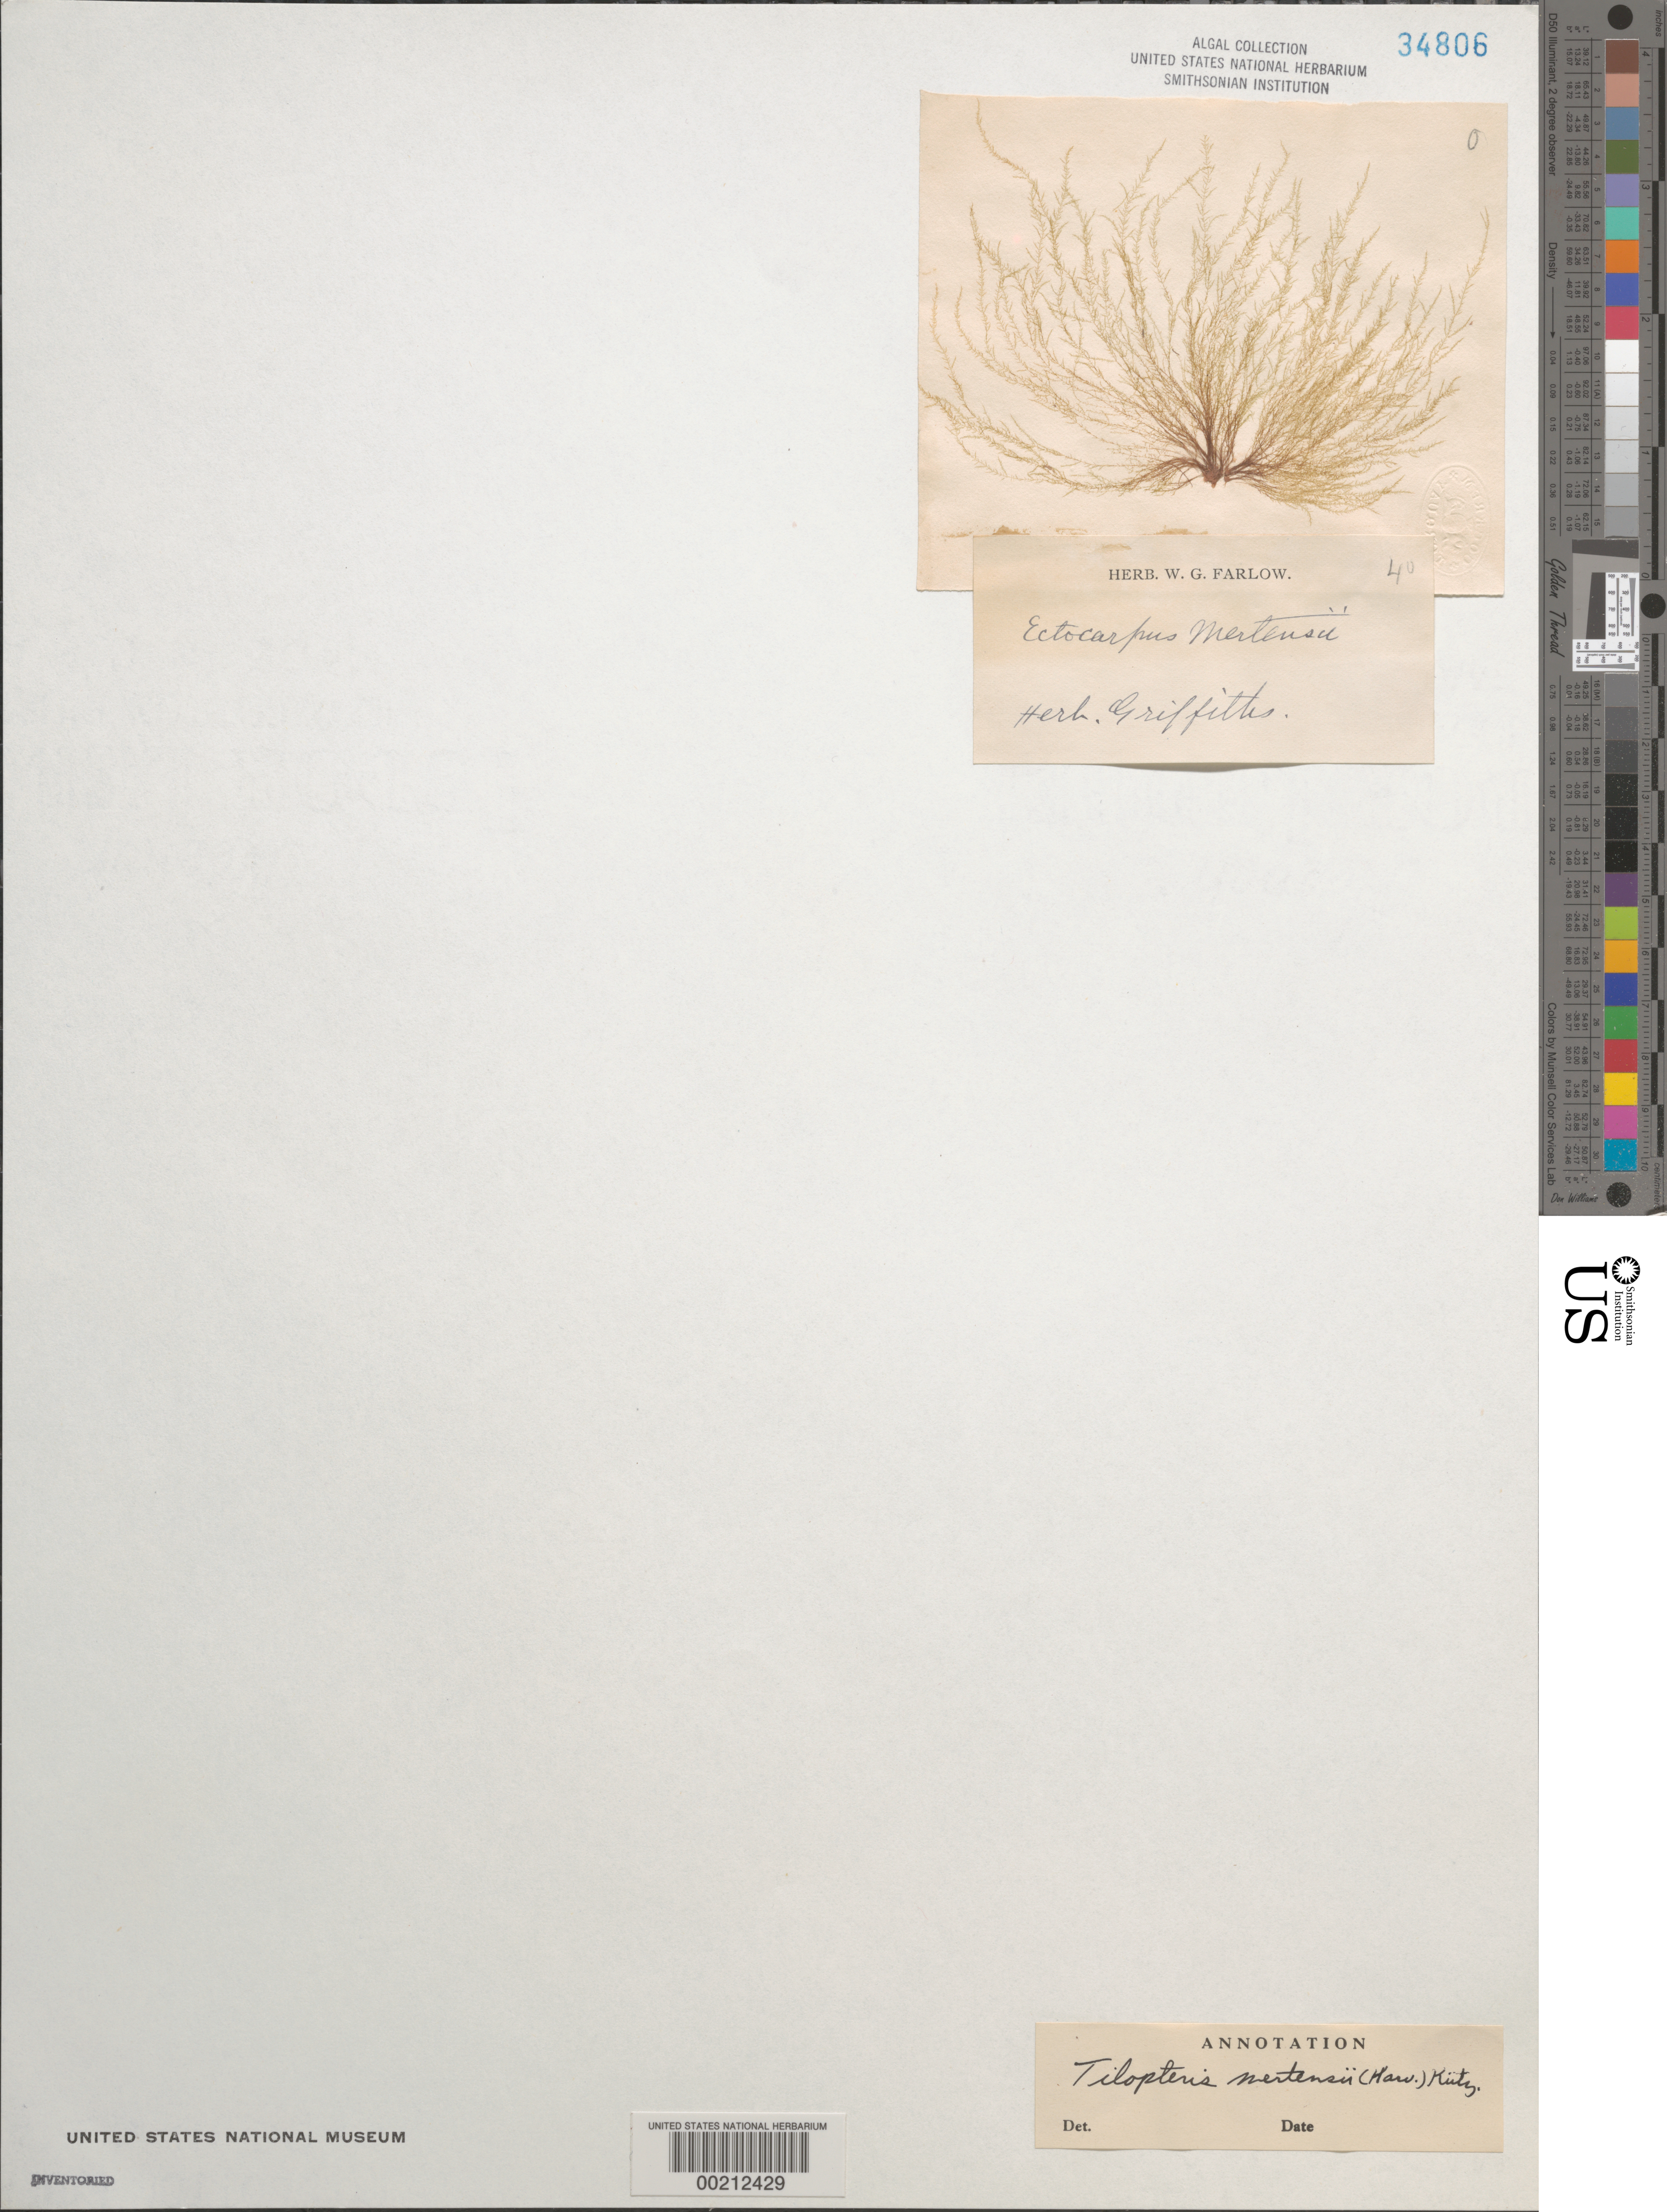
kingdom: Chromista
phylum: Ochrophyta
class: Phaeophyceae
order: Tilopteridales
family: Tilopteridaceae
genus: Tilopteris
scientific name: Tilopteris mertensii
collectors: Griffiths (herbarium)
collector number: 40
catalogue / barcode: US 34806